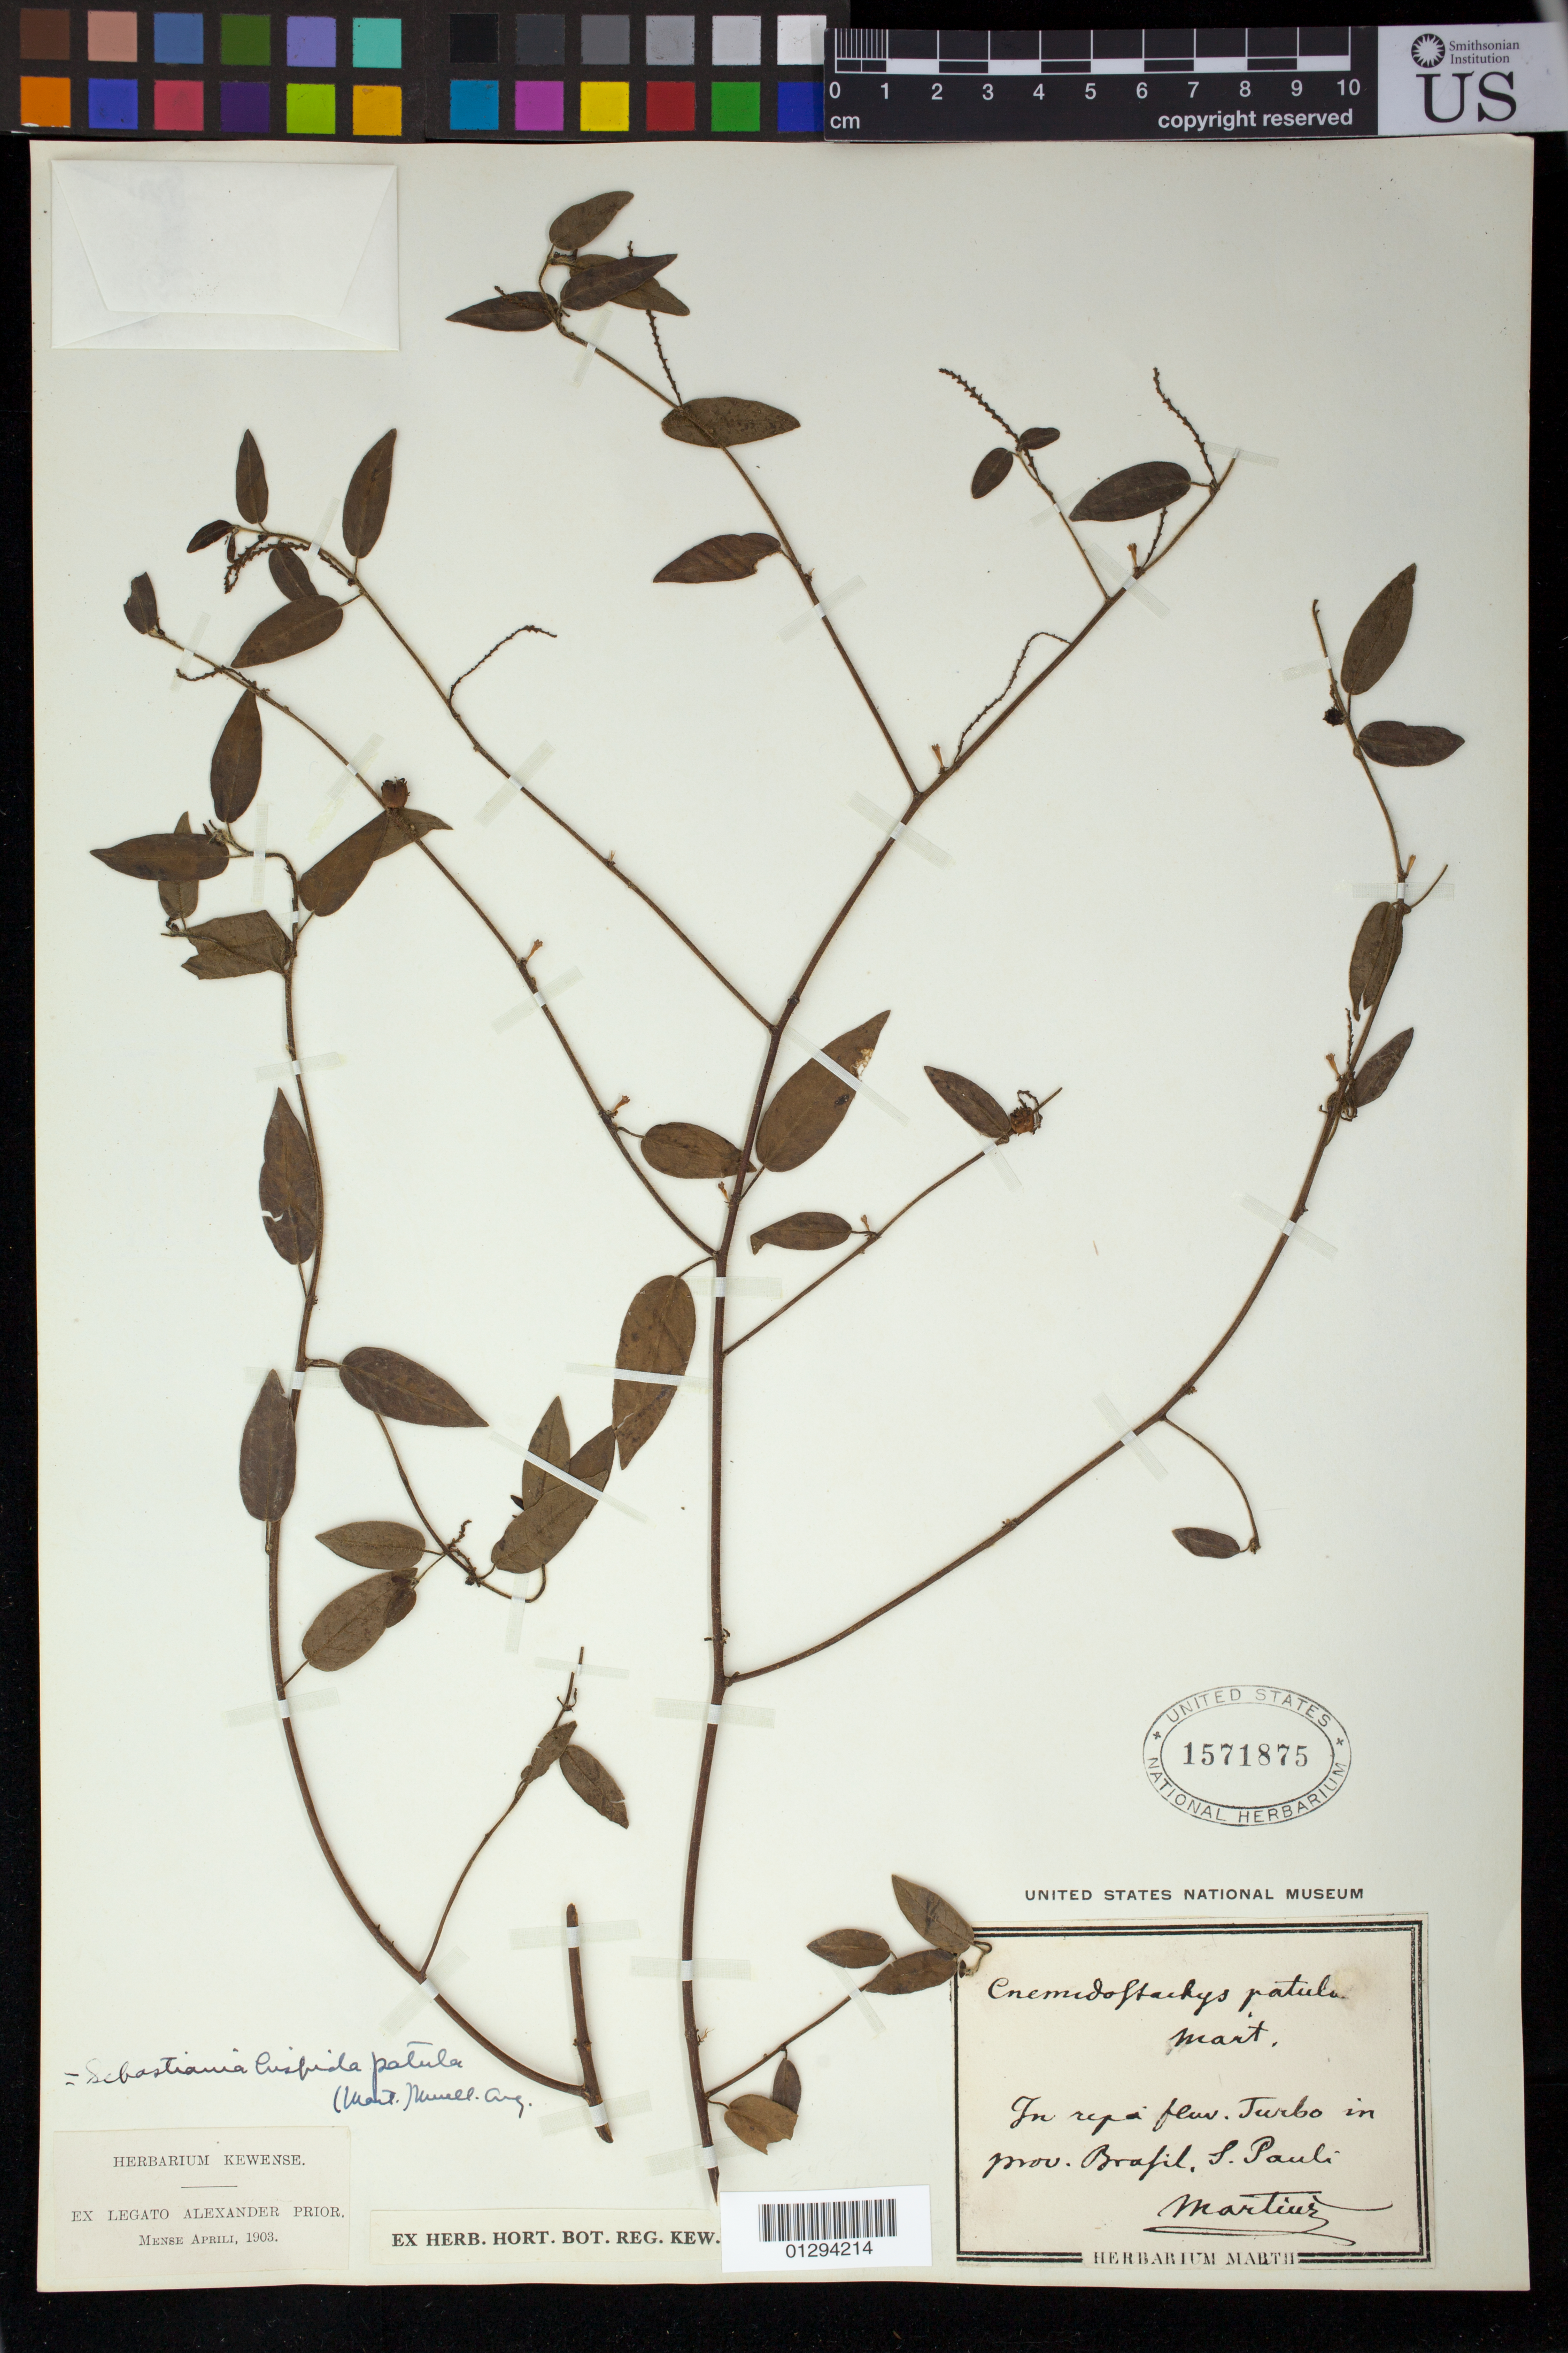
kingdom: Plantae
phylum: Tracheophyta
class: Magnoliopsida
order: Malpighiales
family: Euphorbiaceae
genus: Sebastiania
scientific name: Sebastiania hispida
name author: (Mart.) Pax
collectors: -. Martius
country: Brazil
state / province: Sao Paulo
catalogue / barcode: US 1571875